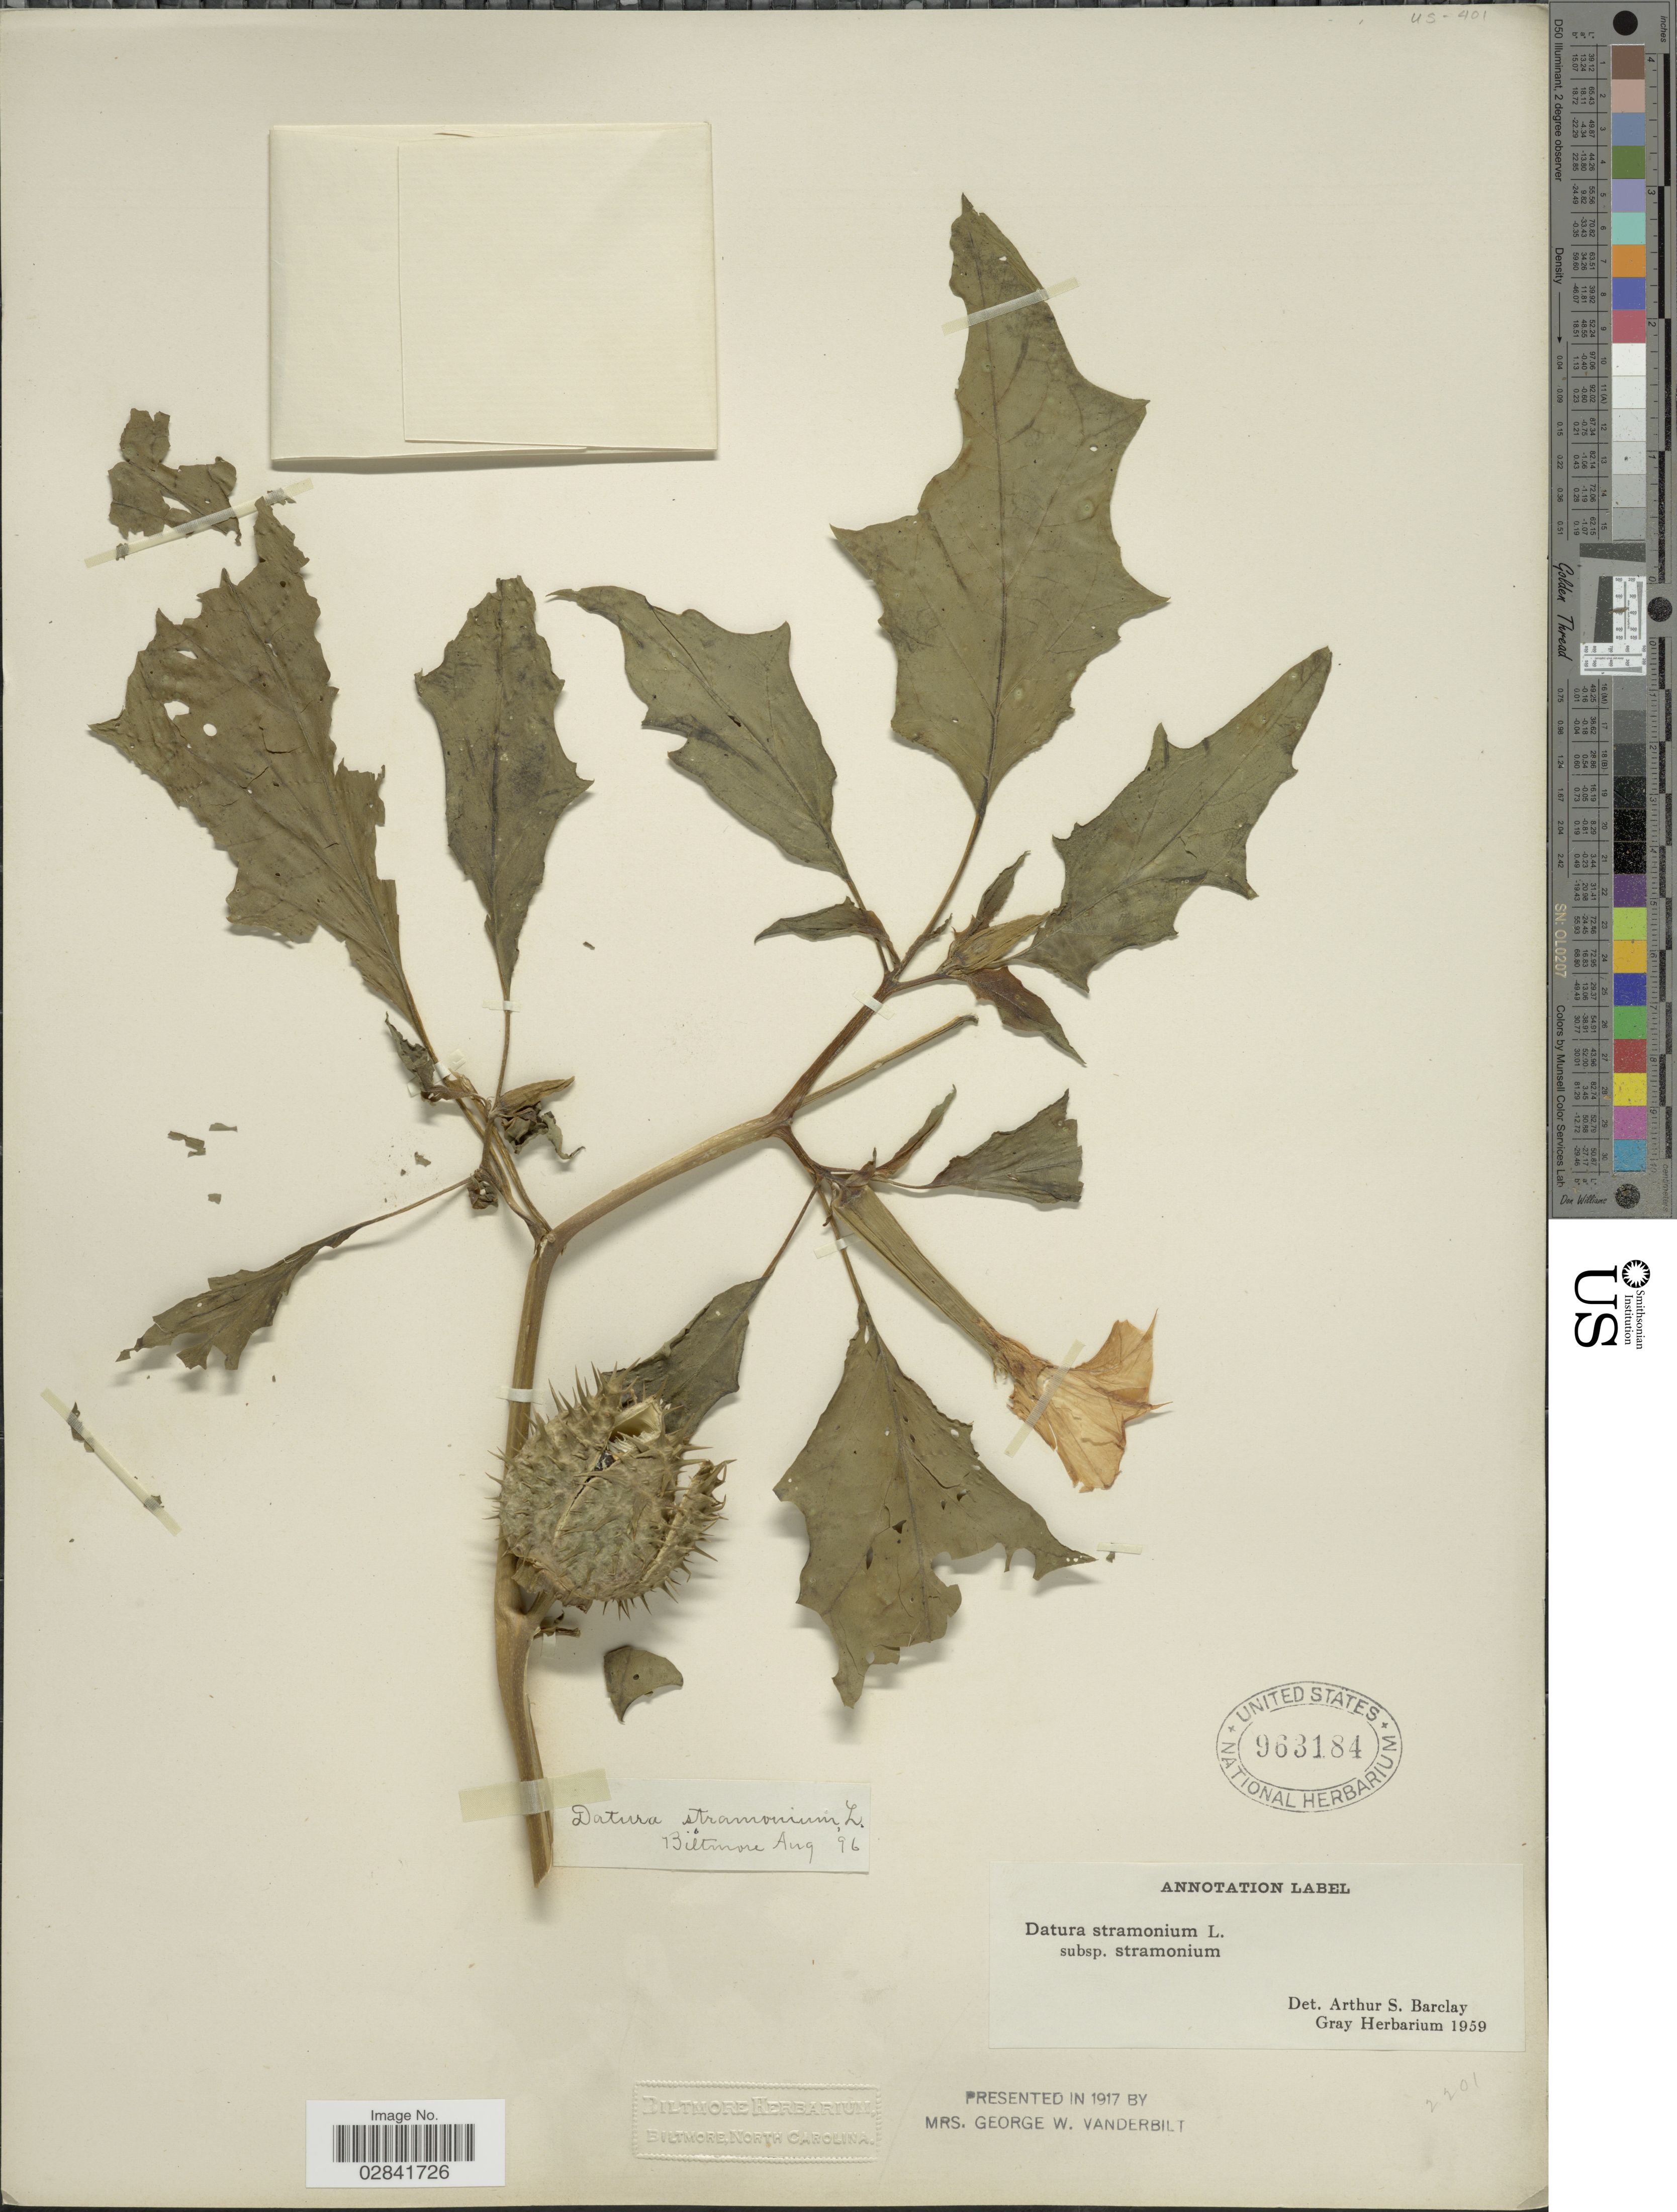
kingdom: Plantae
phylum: Tracheophyta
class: Magnoliopsida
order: Solanales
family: Solanaceae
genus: Datura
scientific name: Datura stramonium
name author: L.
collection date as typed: Transcribed d/m/y: /8/96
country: United States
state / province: North Carolina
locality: Biltmore.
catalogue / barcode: US 963184